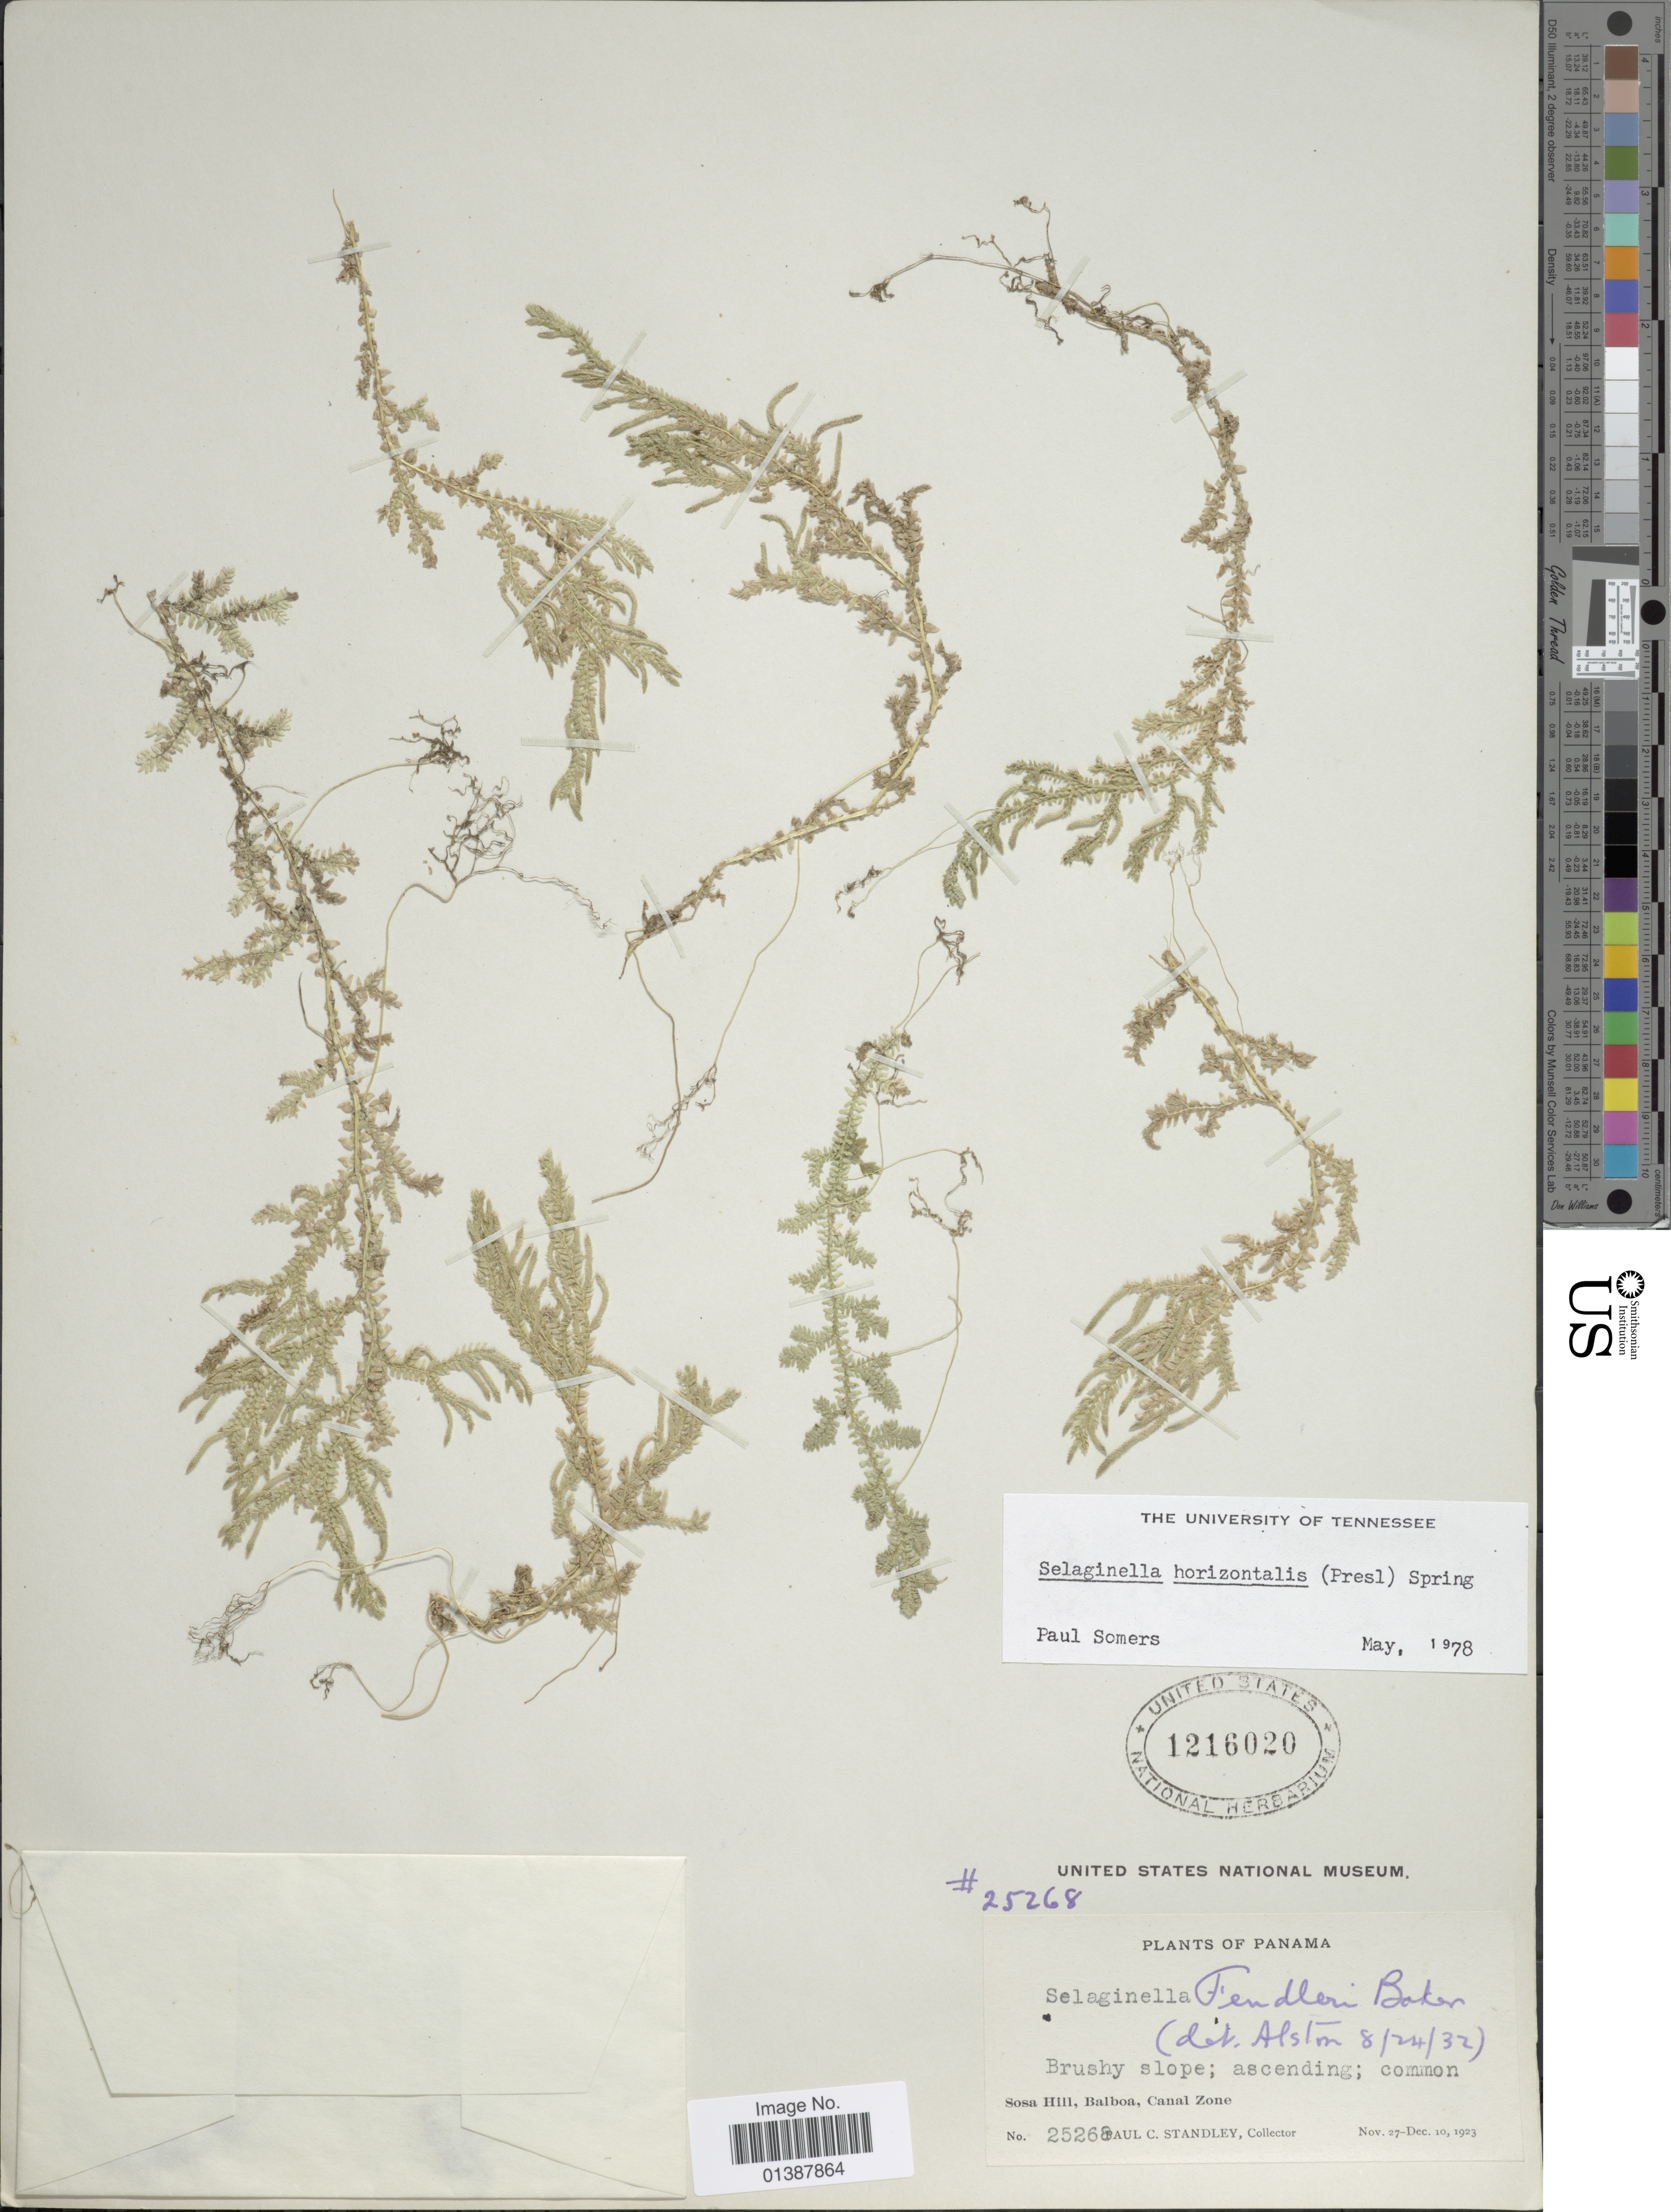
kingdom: Plantae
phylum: Tracheophyta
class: Lycopodiopsida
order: Selaginellales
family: Selaginellaceae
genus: Selaginella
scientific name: Selaginella horizontalis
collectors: P. C. Standley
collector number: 25268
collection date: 1923-11-27/1923-12-10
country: Panama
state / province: Colón / Panamá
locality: Sosa Hill, Balboa, Canal Zone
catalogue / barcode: US 1216020